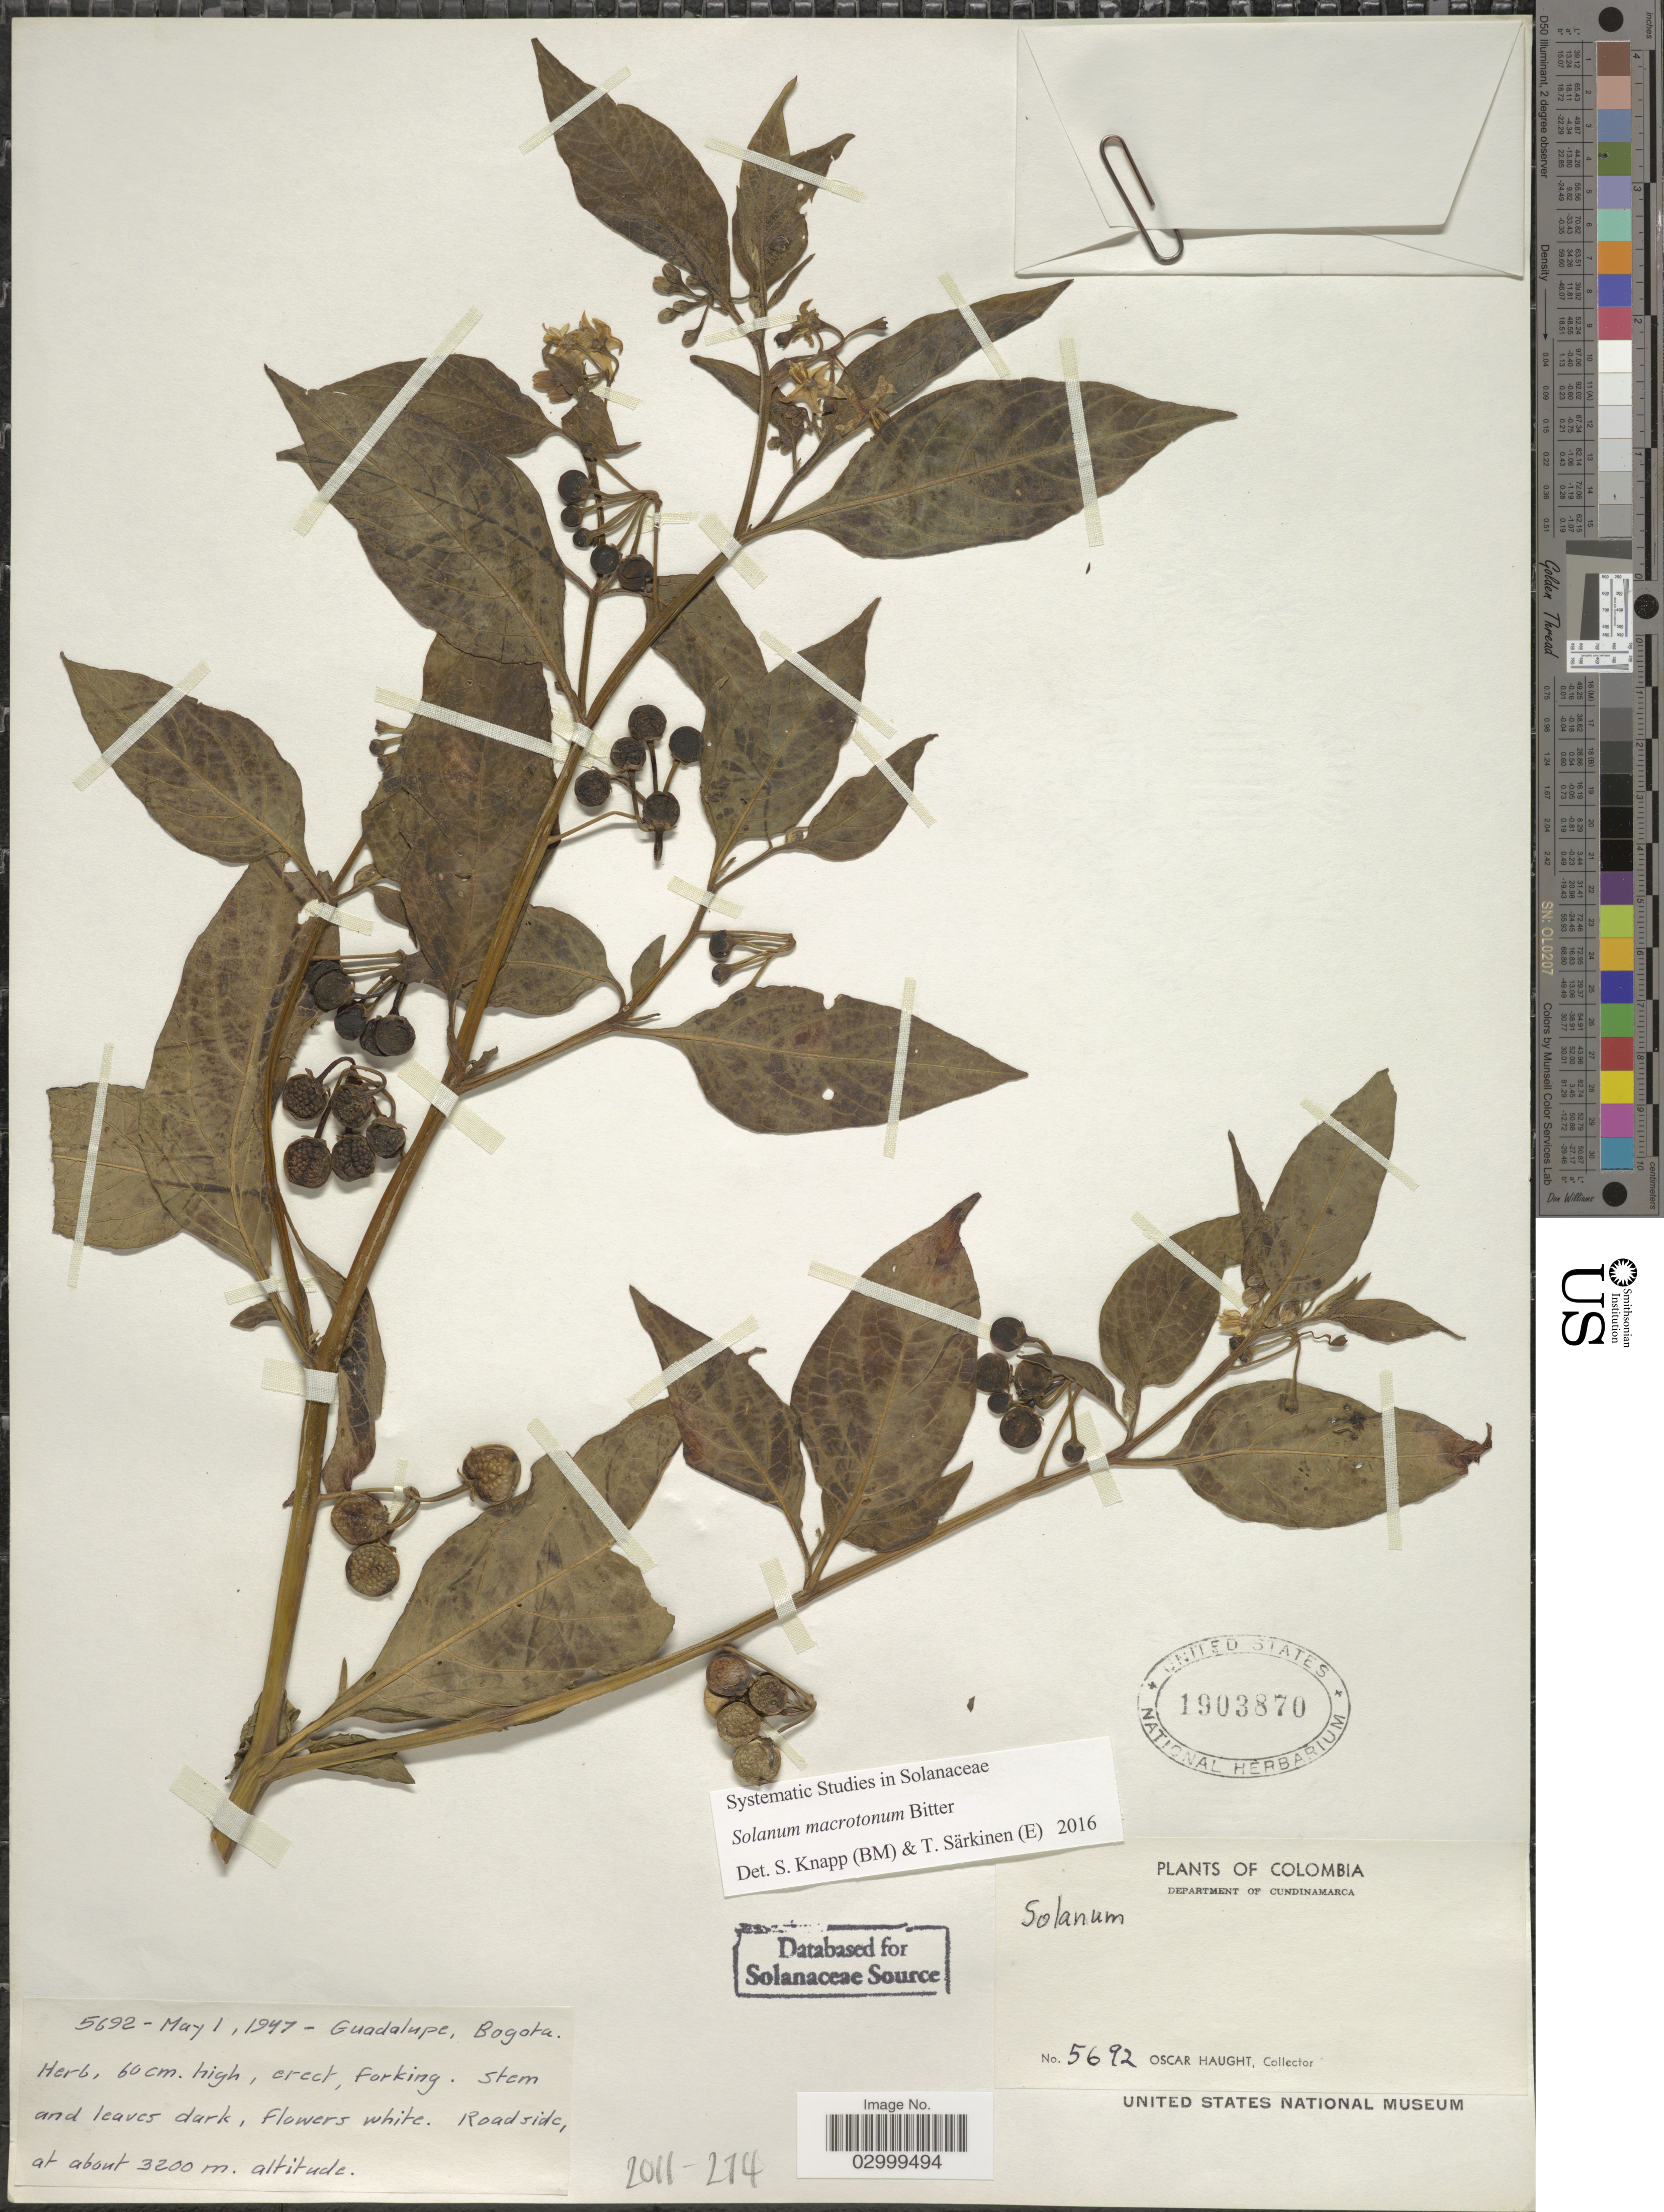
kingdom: Plantae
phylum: Tracheophyta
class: Magnoliopsida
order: Solanales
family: Solanaceae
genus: Solanum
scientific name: Solanum macrotonum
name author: Bitter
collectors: O. L. Haught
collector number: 5692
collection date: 1947-05-01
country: Colombia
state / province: Cundinamarca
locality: Guadalupe, Bogota. Department of Cundinamarca.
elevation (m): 3200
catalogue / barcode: US 1903870